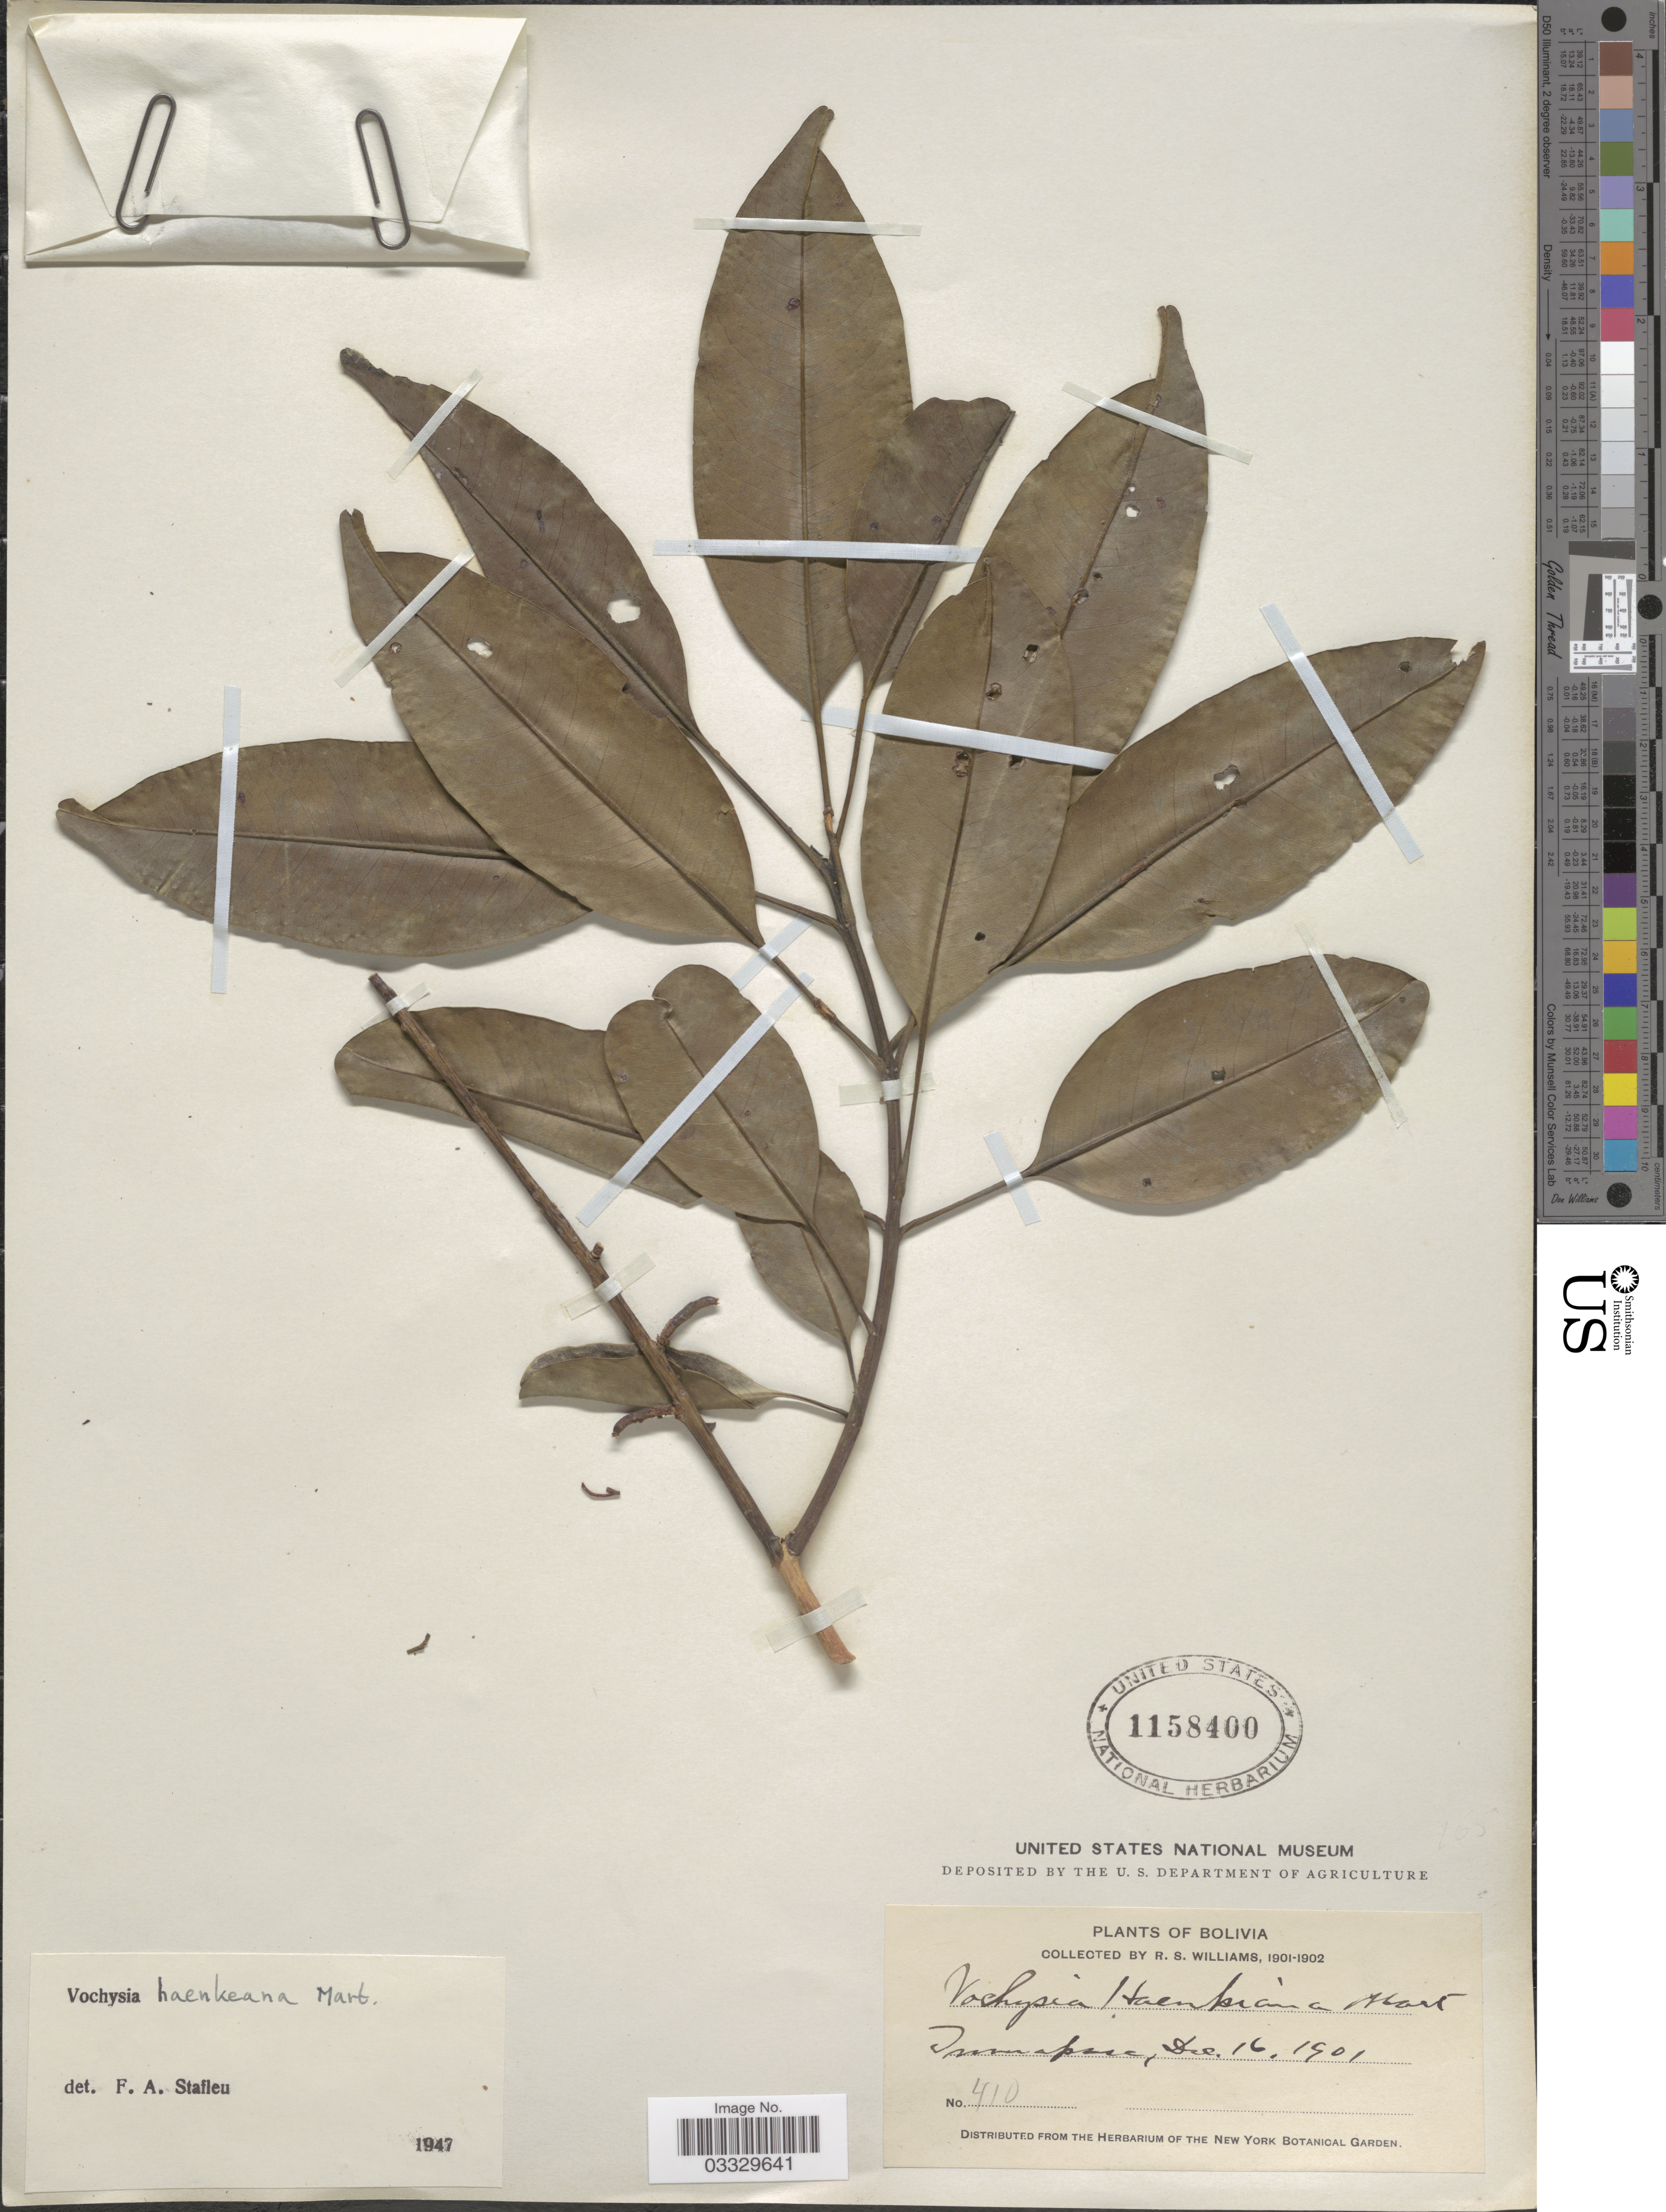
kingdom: Plantae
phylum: Tracheophyta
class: Magnoliopsida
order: Myrtales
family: Vochysiaceae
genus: Vochysia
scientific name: Vochysia haenkeana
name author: Mart.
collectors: R. S. Williams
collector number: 410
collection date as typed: Dec. 16, 1901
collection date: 1901-12-16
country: Bolivia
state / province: La Paz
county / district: Iturralde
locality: Tumupasa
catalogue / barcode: US 1158400